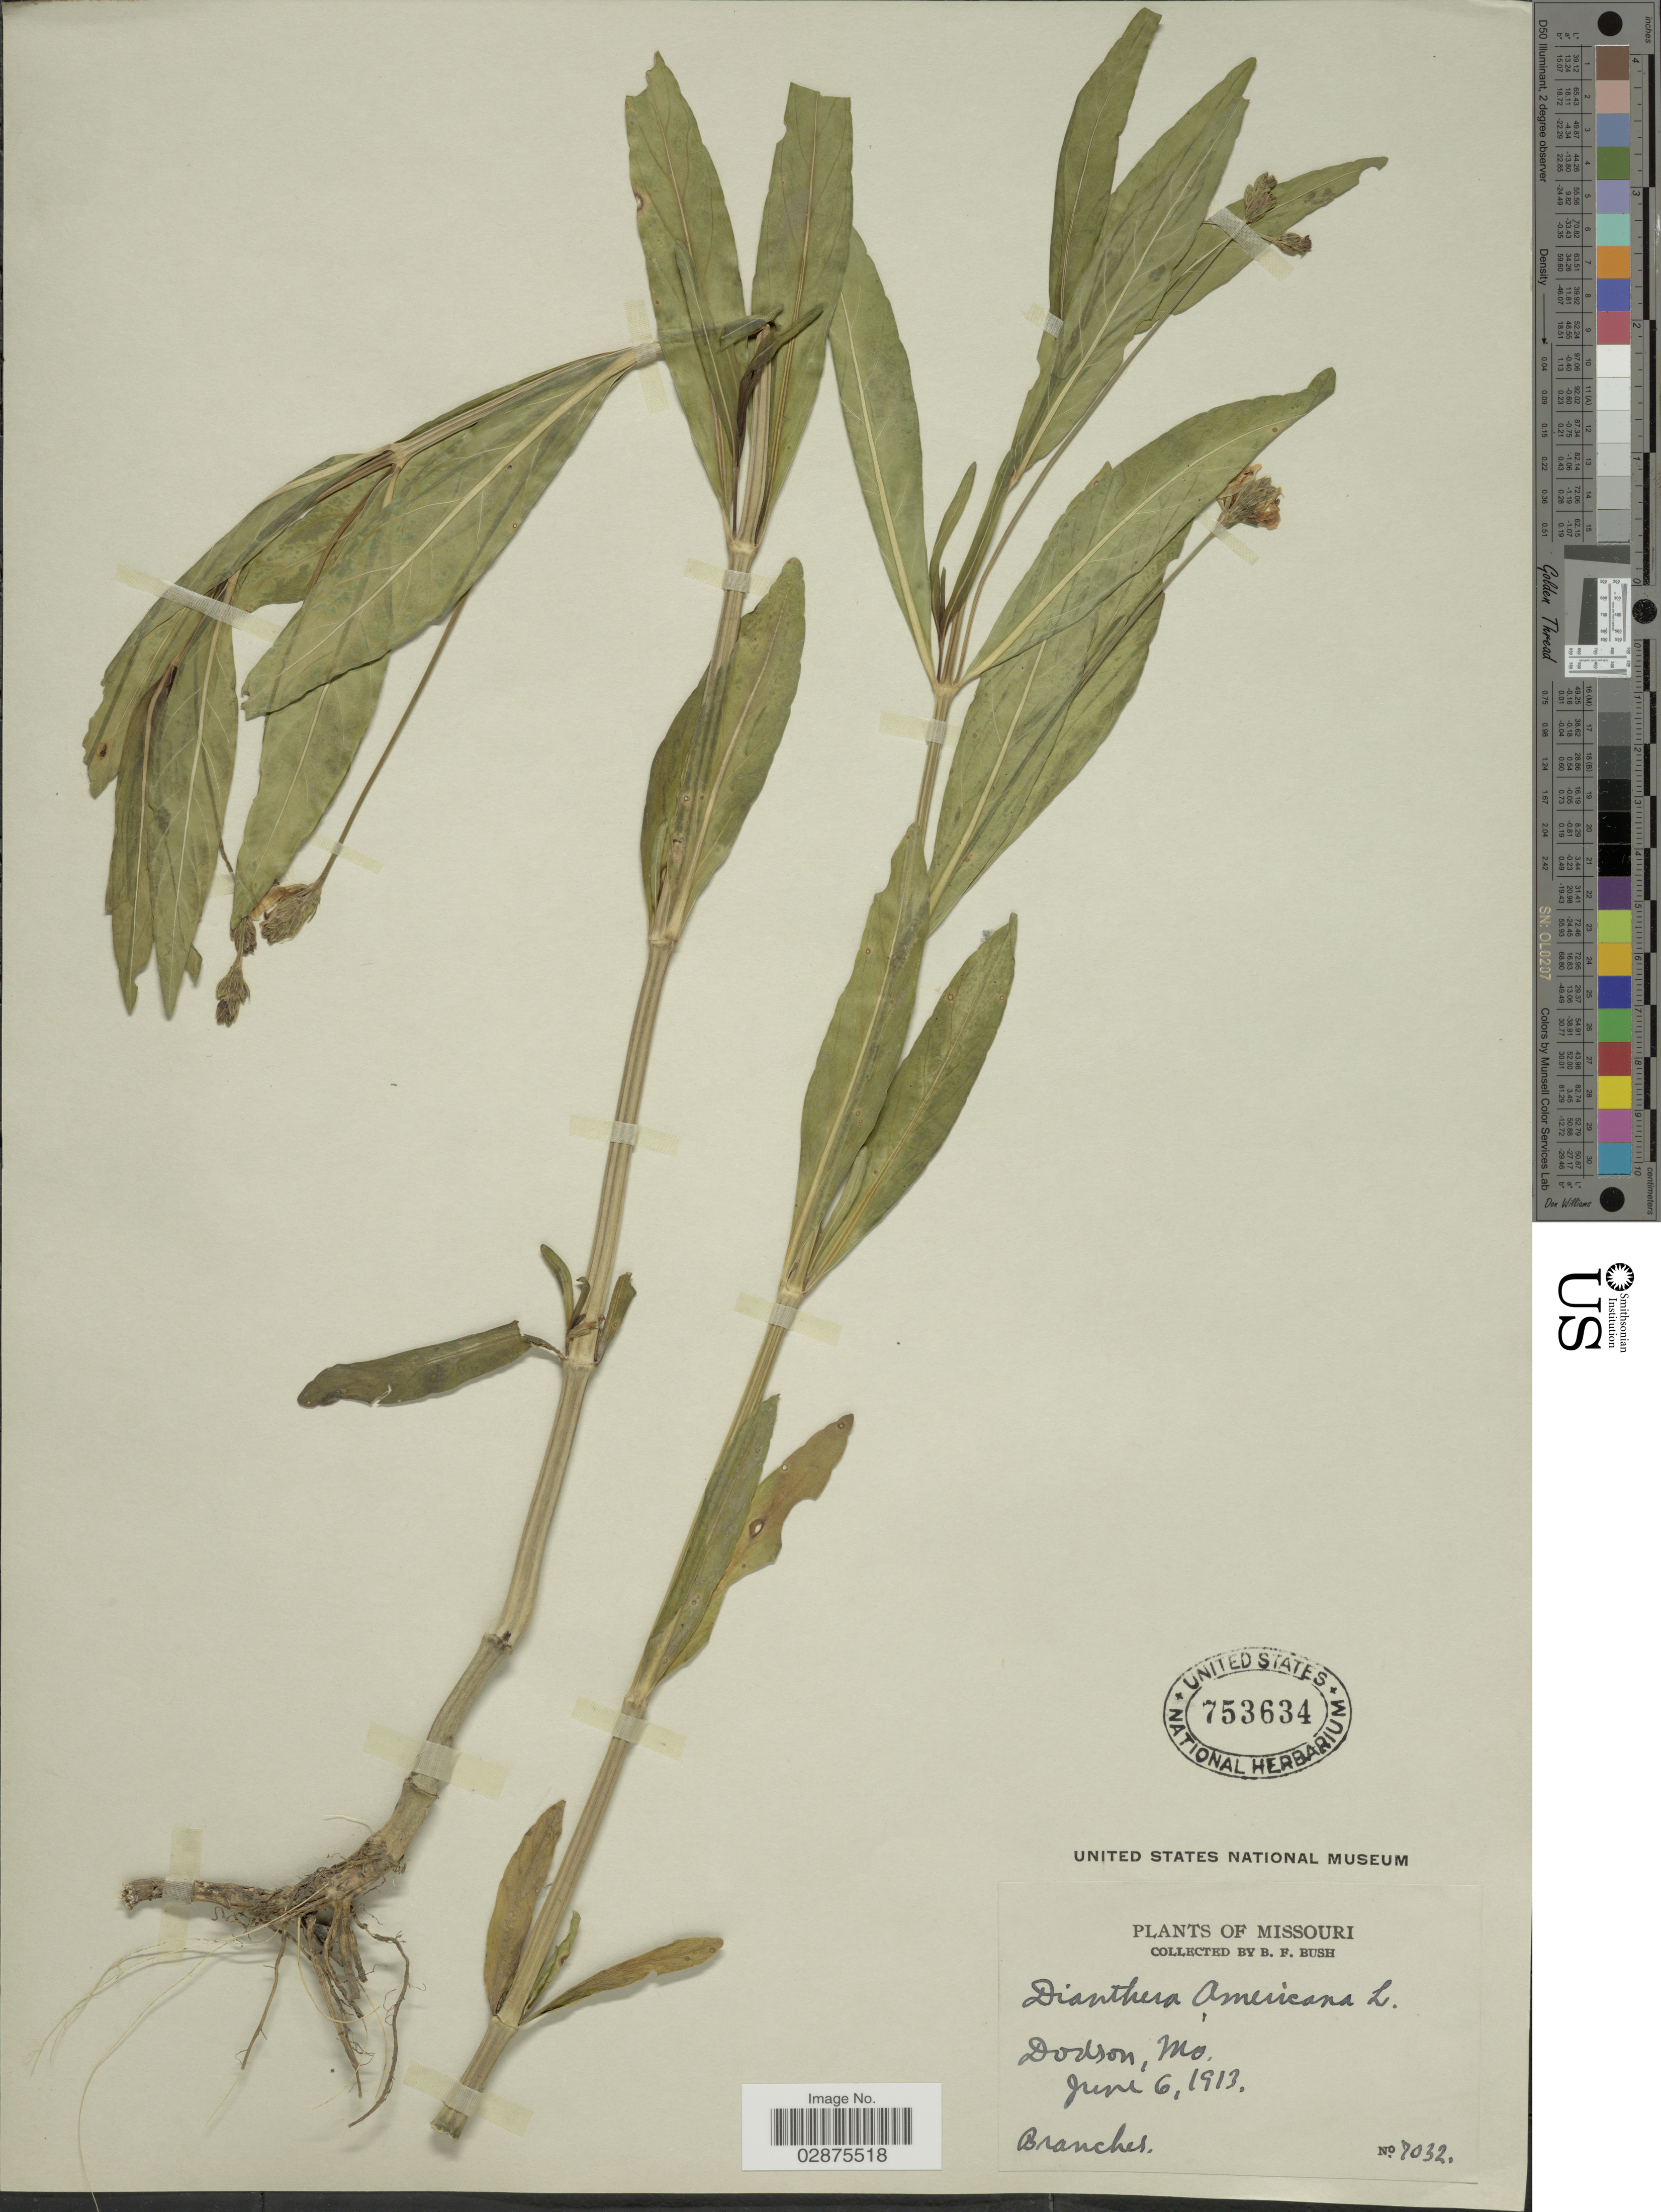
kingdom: Plantae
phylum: Tracheophyta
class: Magnoliopsida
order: Lamiales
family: Acanthaceae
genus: Justicia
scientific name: Justicia americana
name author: (L.) Vahl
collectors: B. F. Bush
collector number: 7032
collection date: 1913-06-06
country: United States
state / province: Missouri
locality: Dodson, Mo.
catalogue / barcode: US 753634